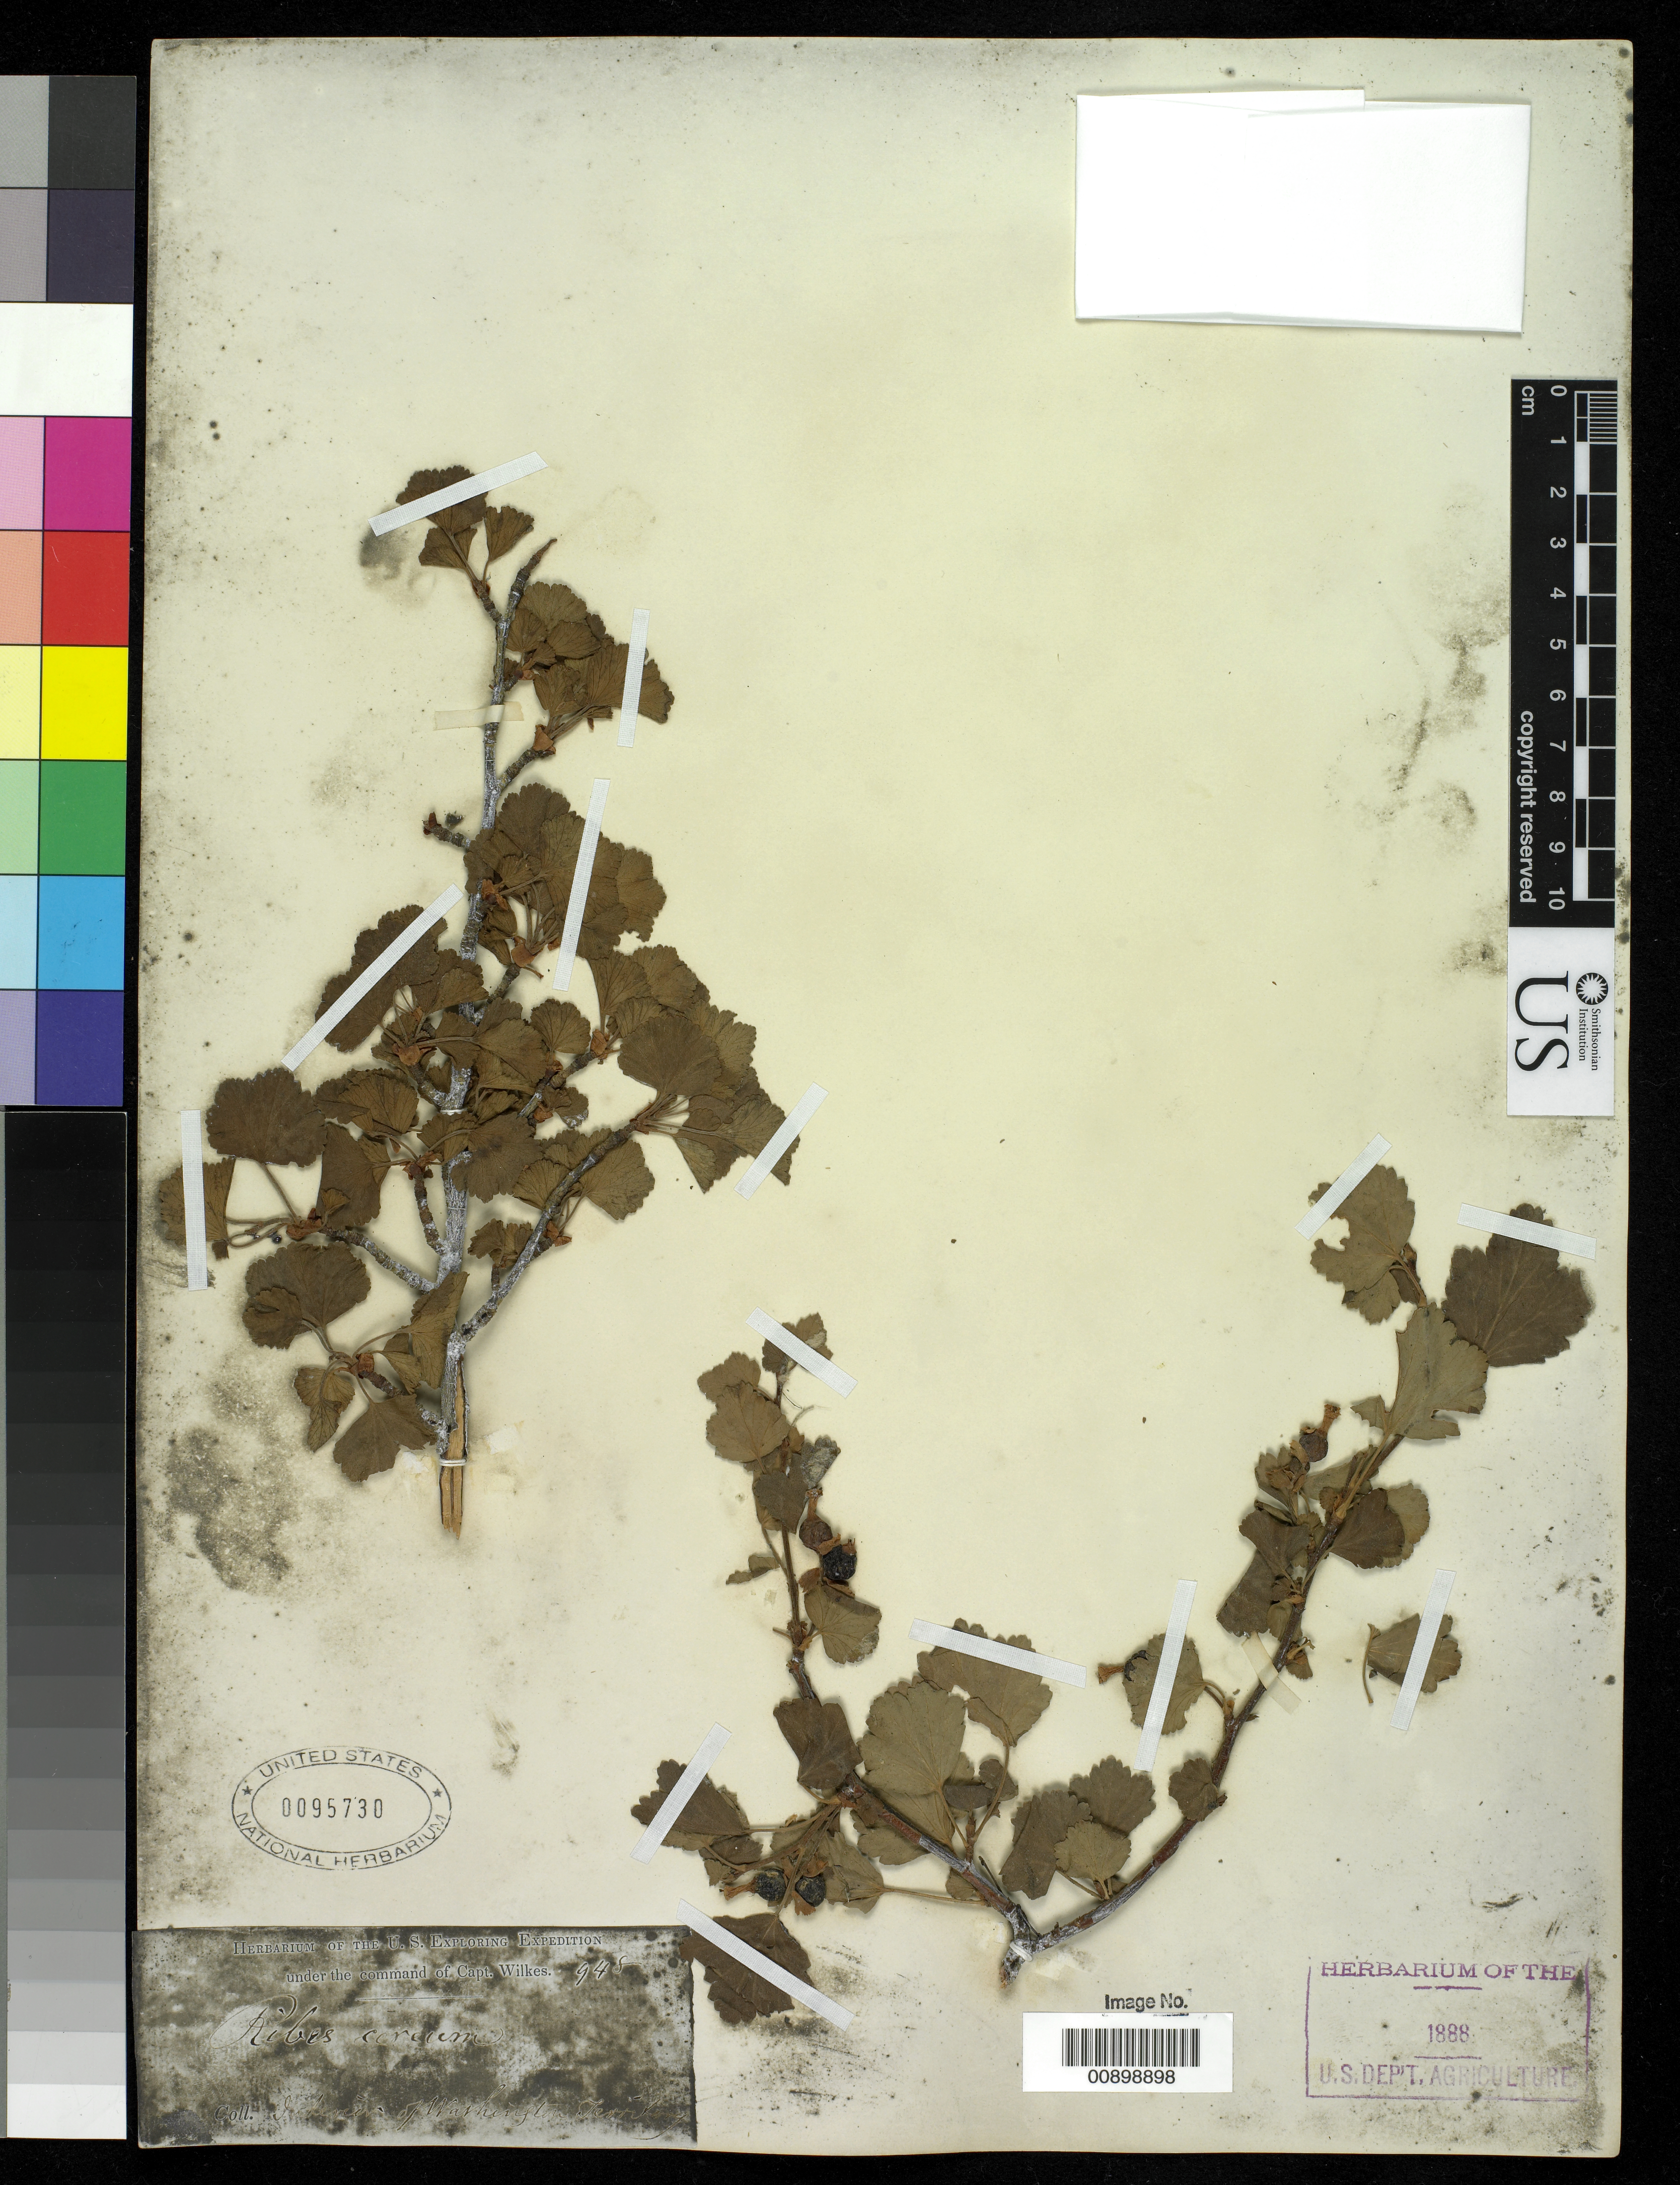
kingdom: Plantae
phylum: Tracheophyta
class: Magnoliopsida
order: Saxifragales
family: Grossulariaceae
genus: Ribes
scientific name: Ribes cereum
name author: Douglas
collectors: Wilkes Explor. Exped.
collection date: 1838/1842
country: United States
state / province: Washington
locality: ? of Washington Territory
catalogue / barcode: US 95730